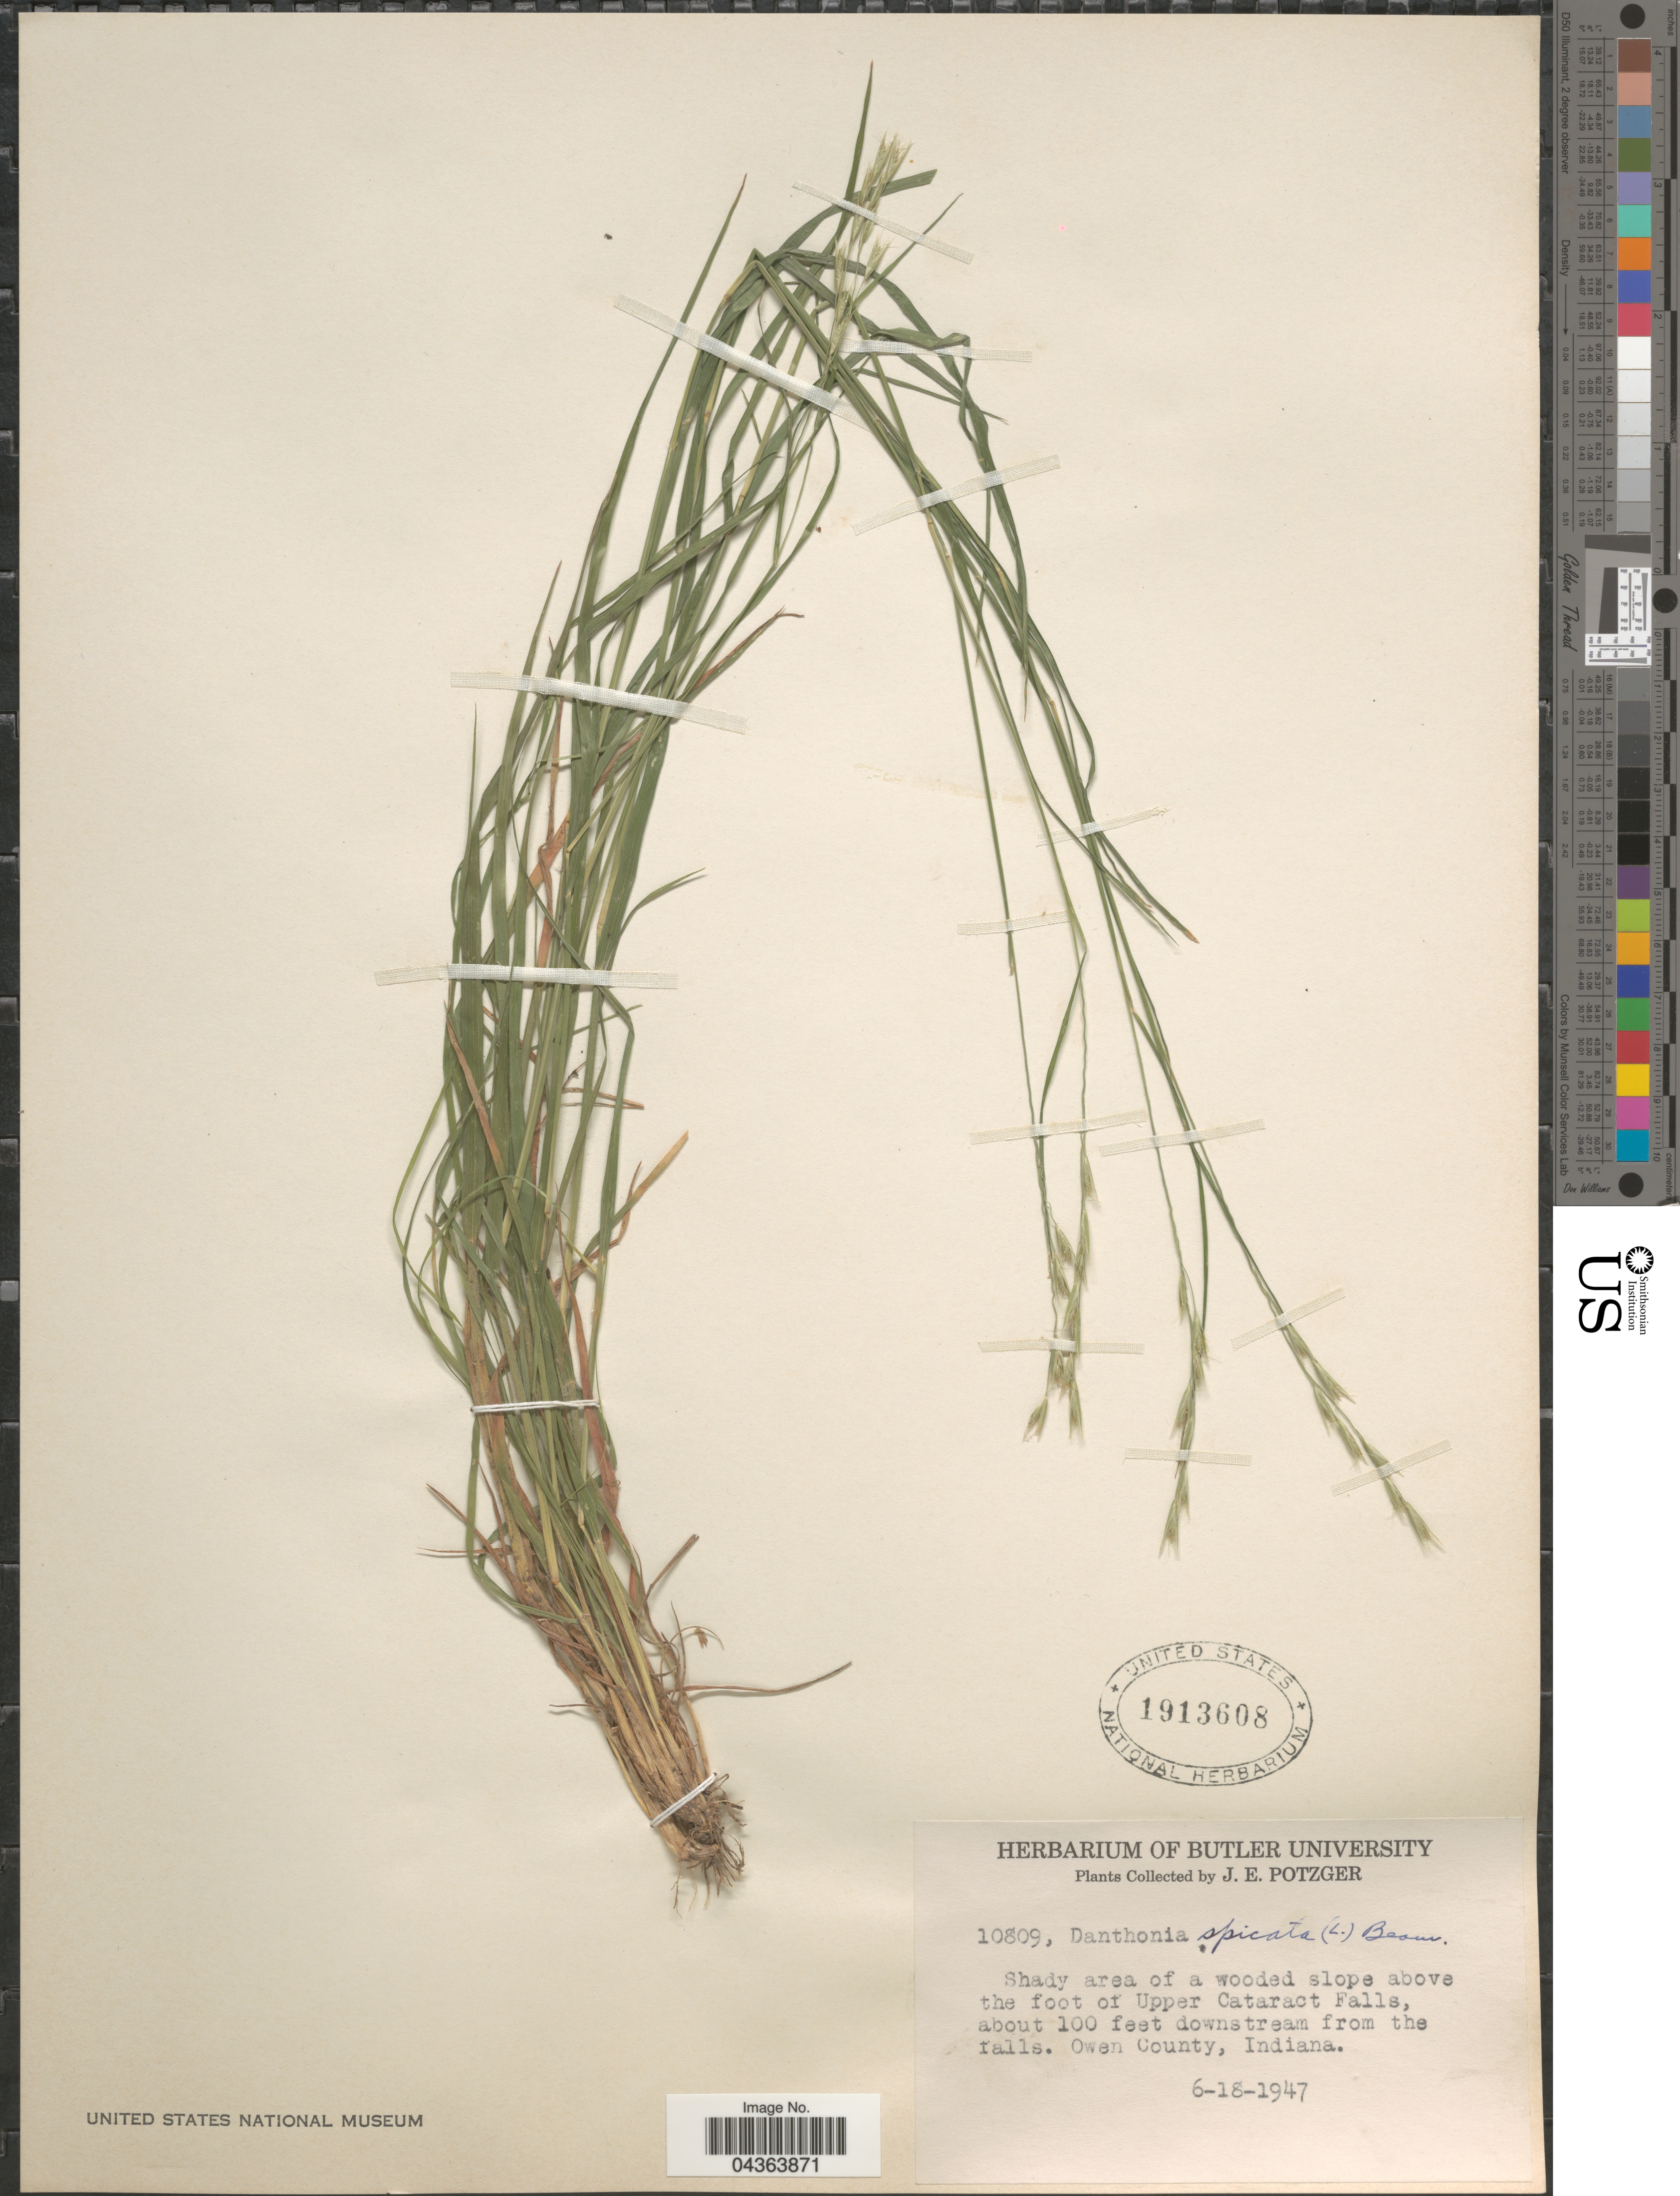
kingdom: Plantae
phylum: Tracheophyta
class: Liliopsida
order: Poales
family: Poaceae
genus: Danthonia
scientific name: Danthonia spicata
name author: (L.) P. Beauv. ex Roem. & Schult.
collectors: J. Potzger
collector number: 10809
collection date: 1947-06-18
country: United States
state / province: Indiana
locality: Above the foot of Upper Cataract Falls, about 100 feet downstream from the falls. Owen County.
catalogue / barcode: US 1913608